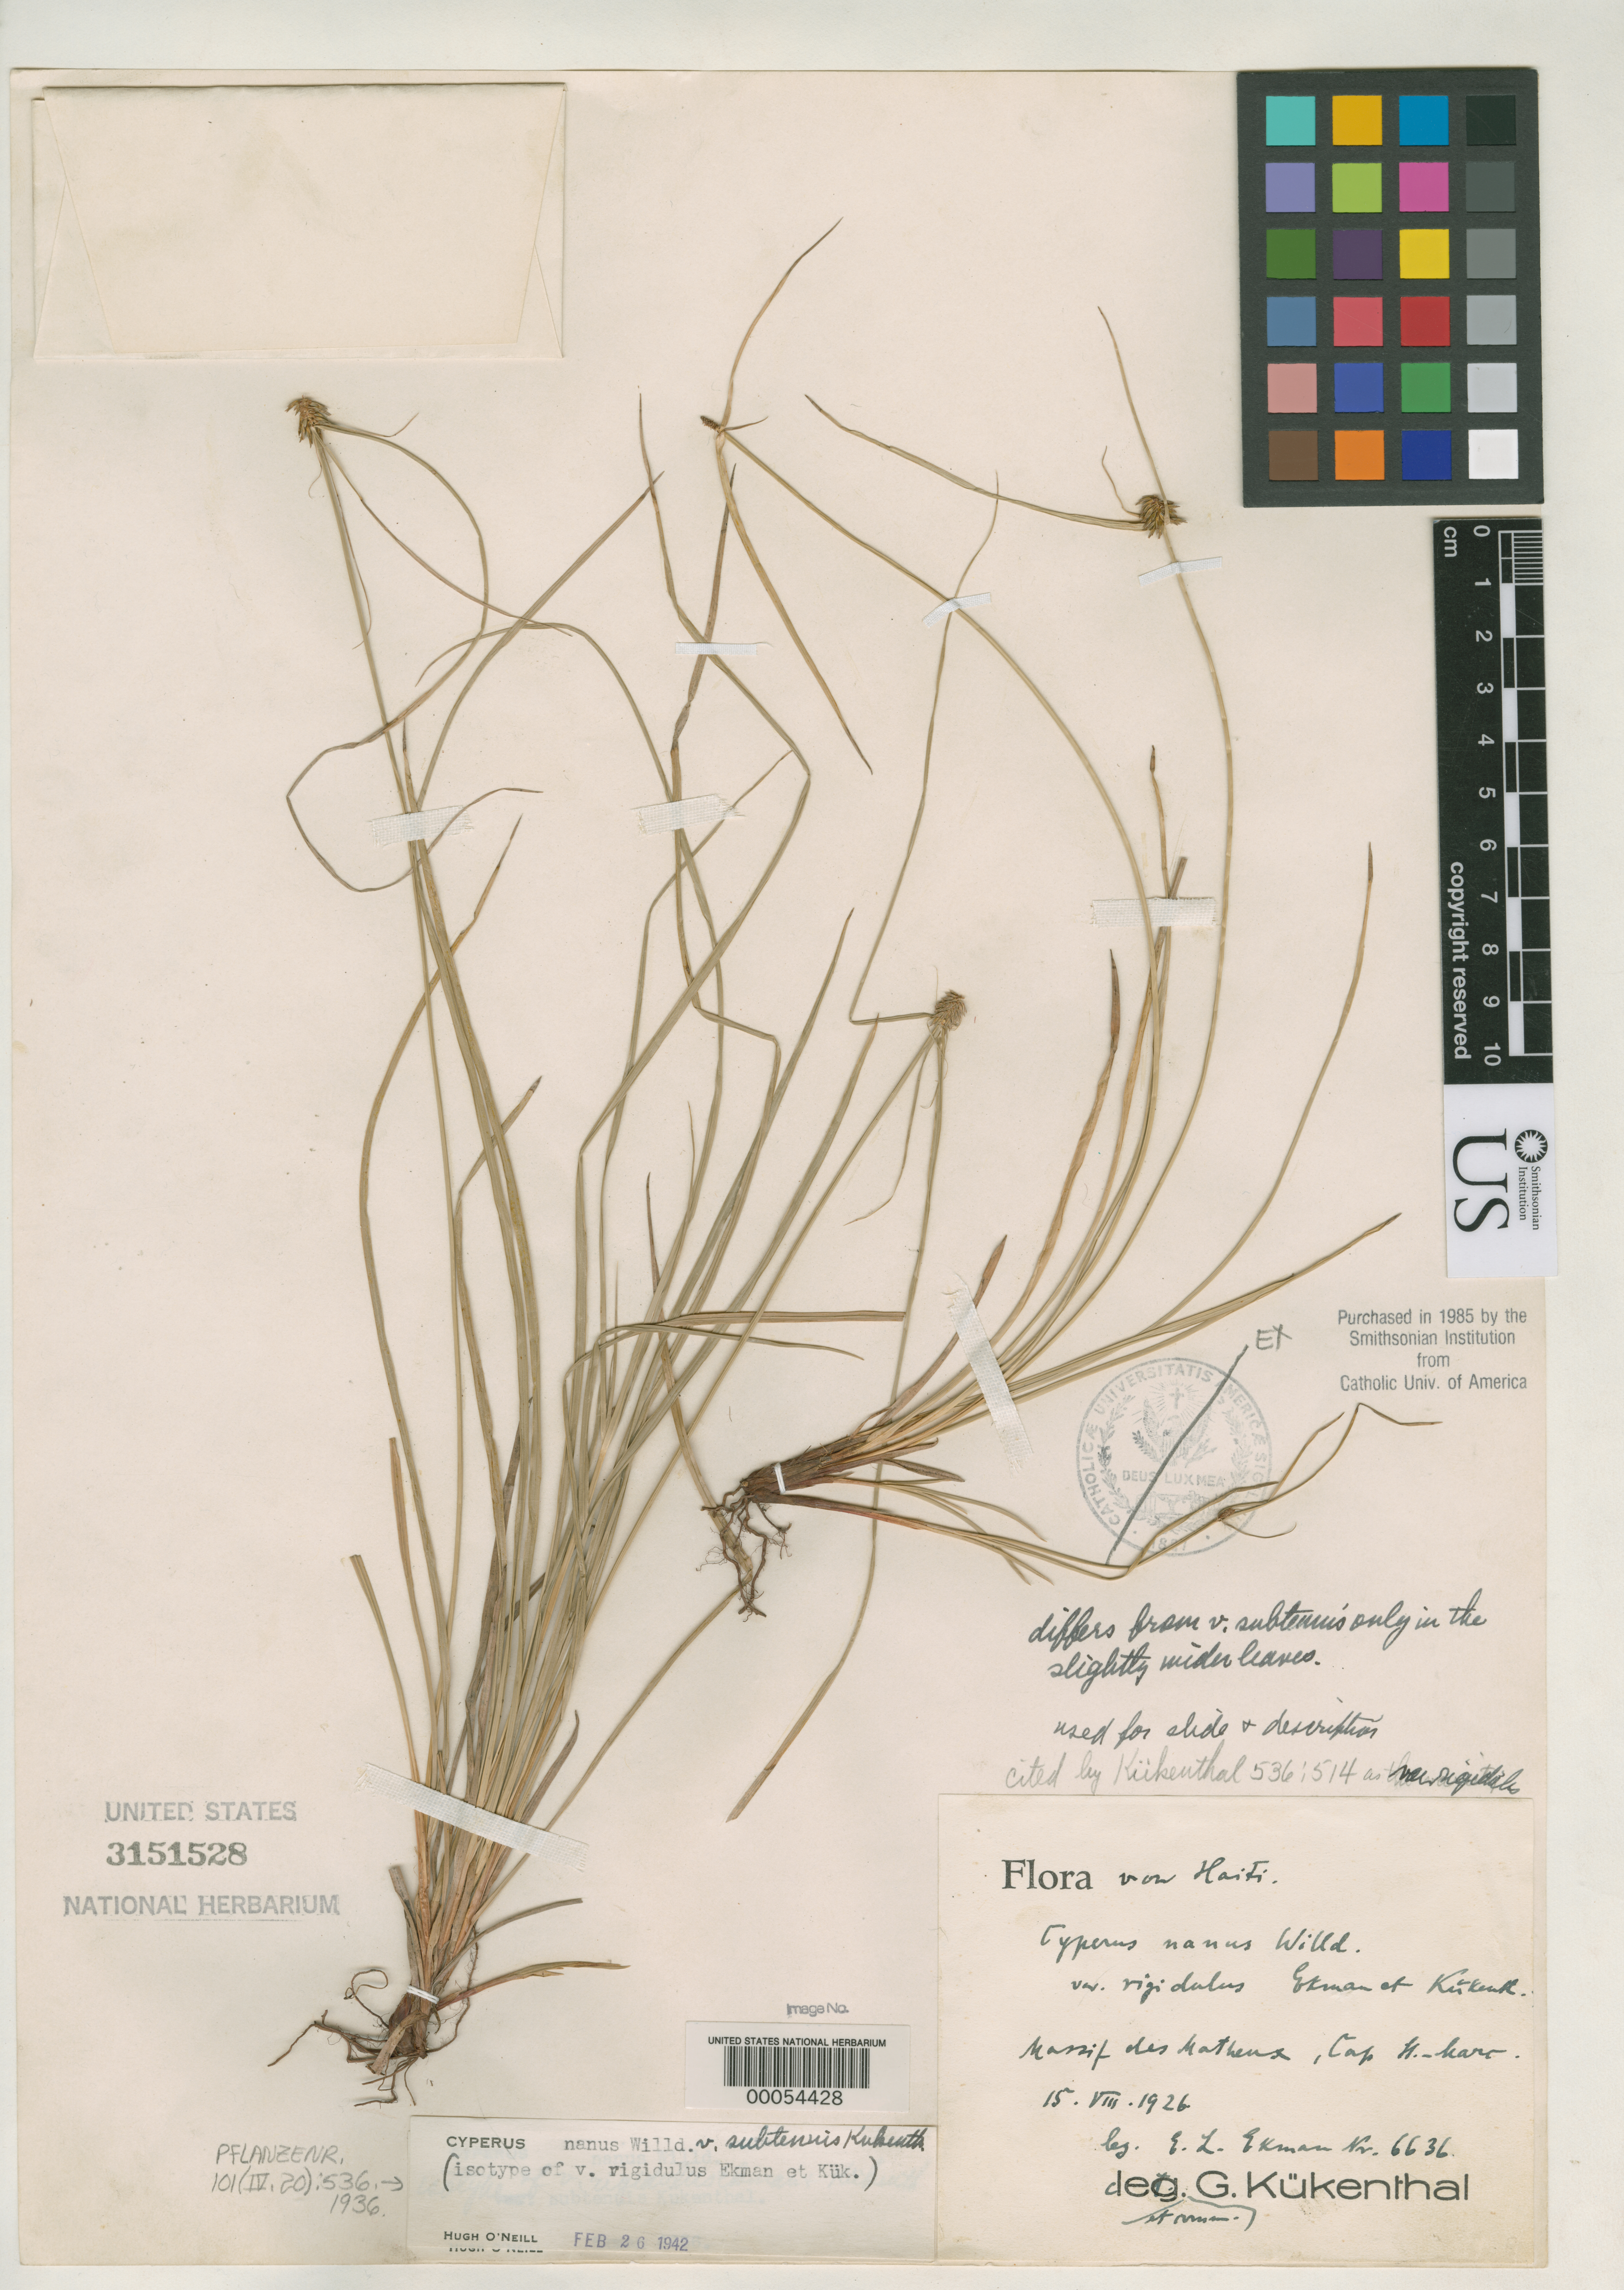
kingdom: Plantae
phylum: Tracheophyta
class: Liliopsida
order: Poales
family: Cyperaceae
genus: Cyperus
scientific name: Cyperus nanus var. rigidulus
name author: Ekman & Kük. in Engl.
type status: Isotype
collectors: E. L. Ekman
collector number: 6636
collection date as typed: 15 Aug 1926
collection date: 1926-08-15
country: Haiti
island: Hispaniola Island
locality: Massif des Matheux, Cape St. Marc.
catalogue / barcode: US 3151528